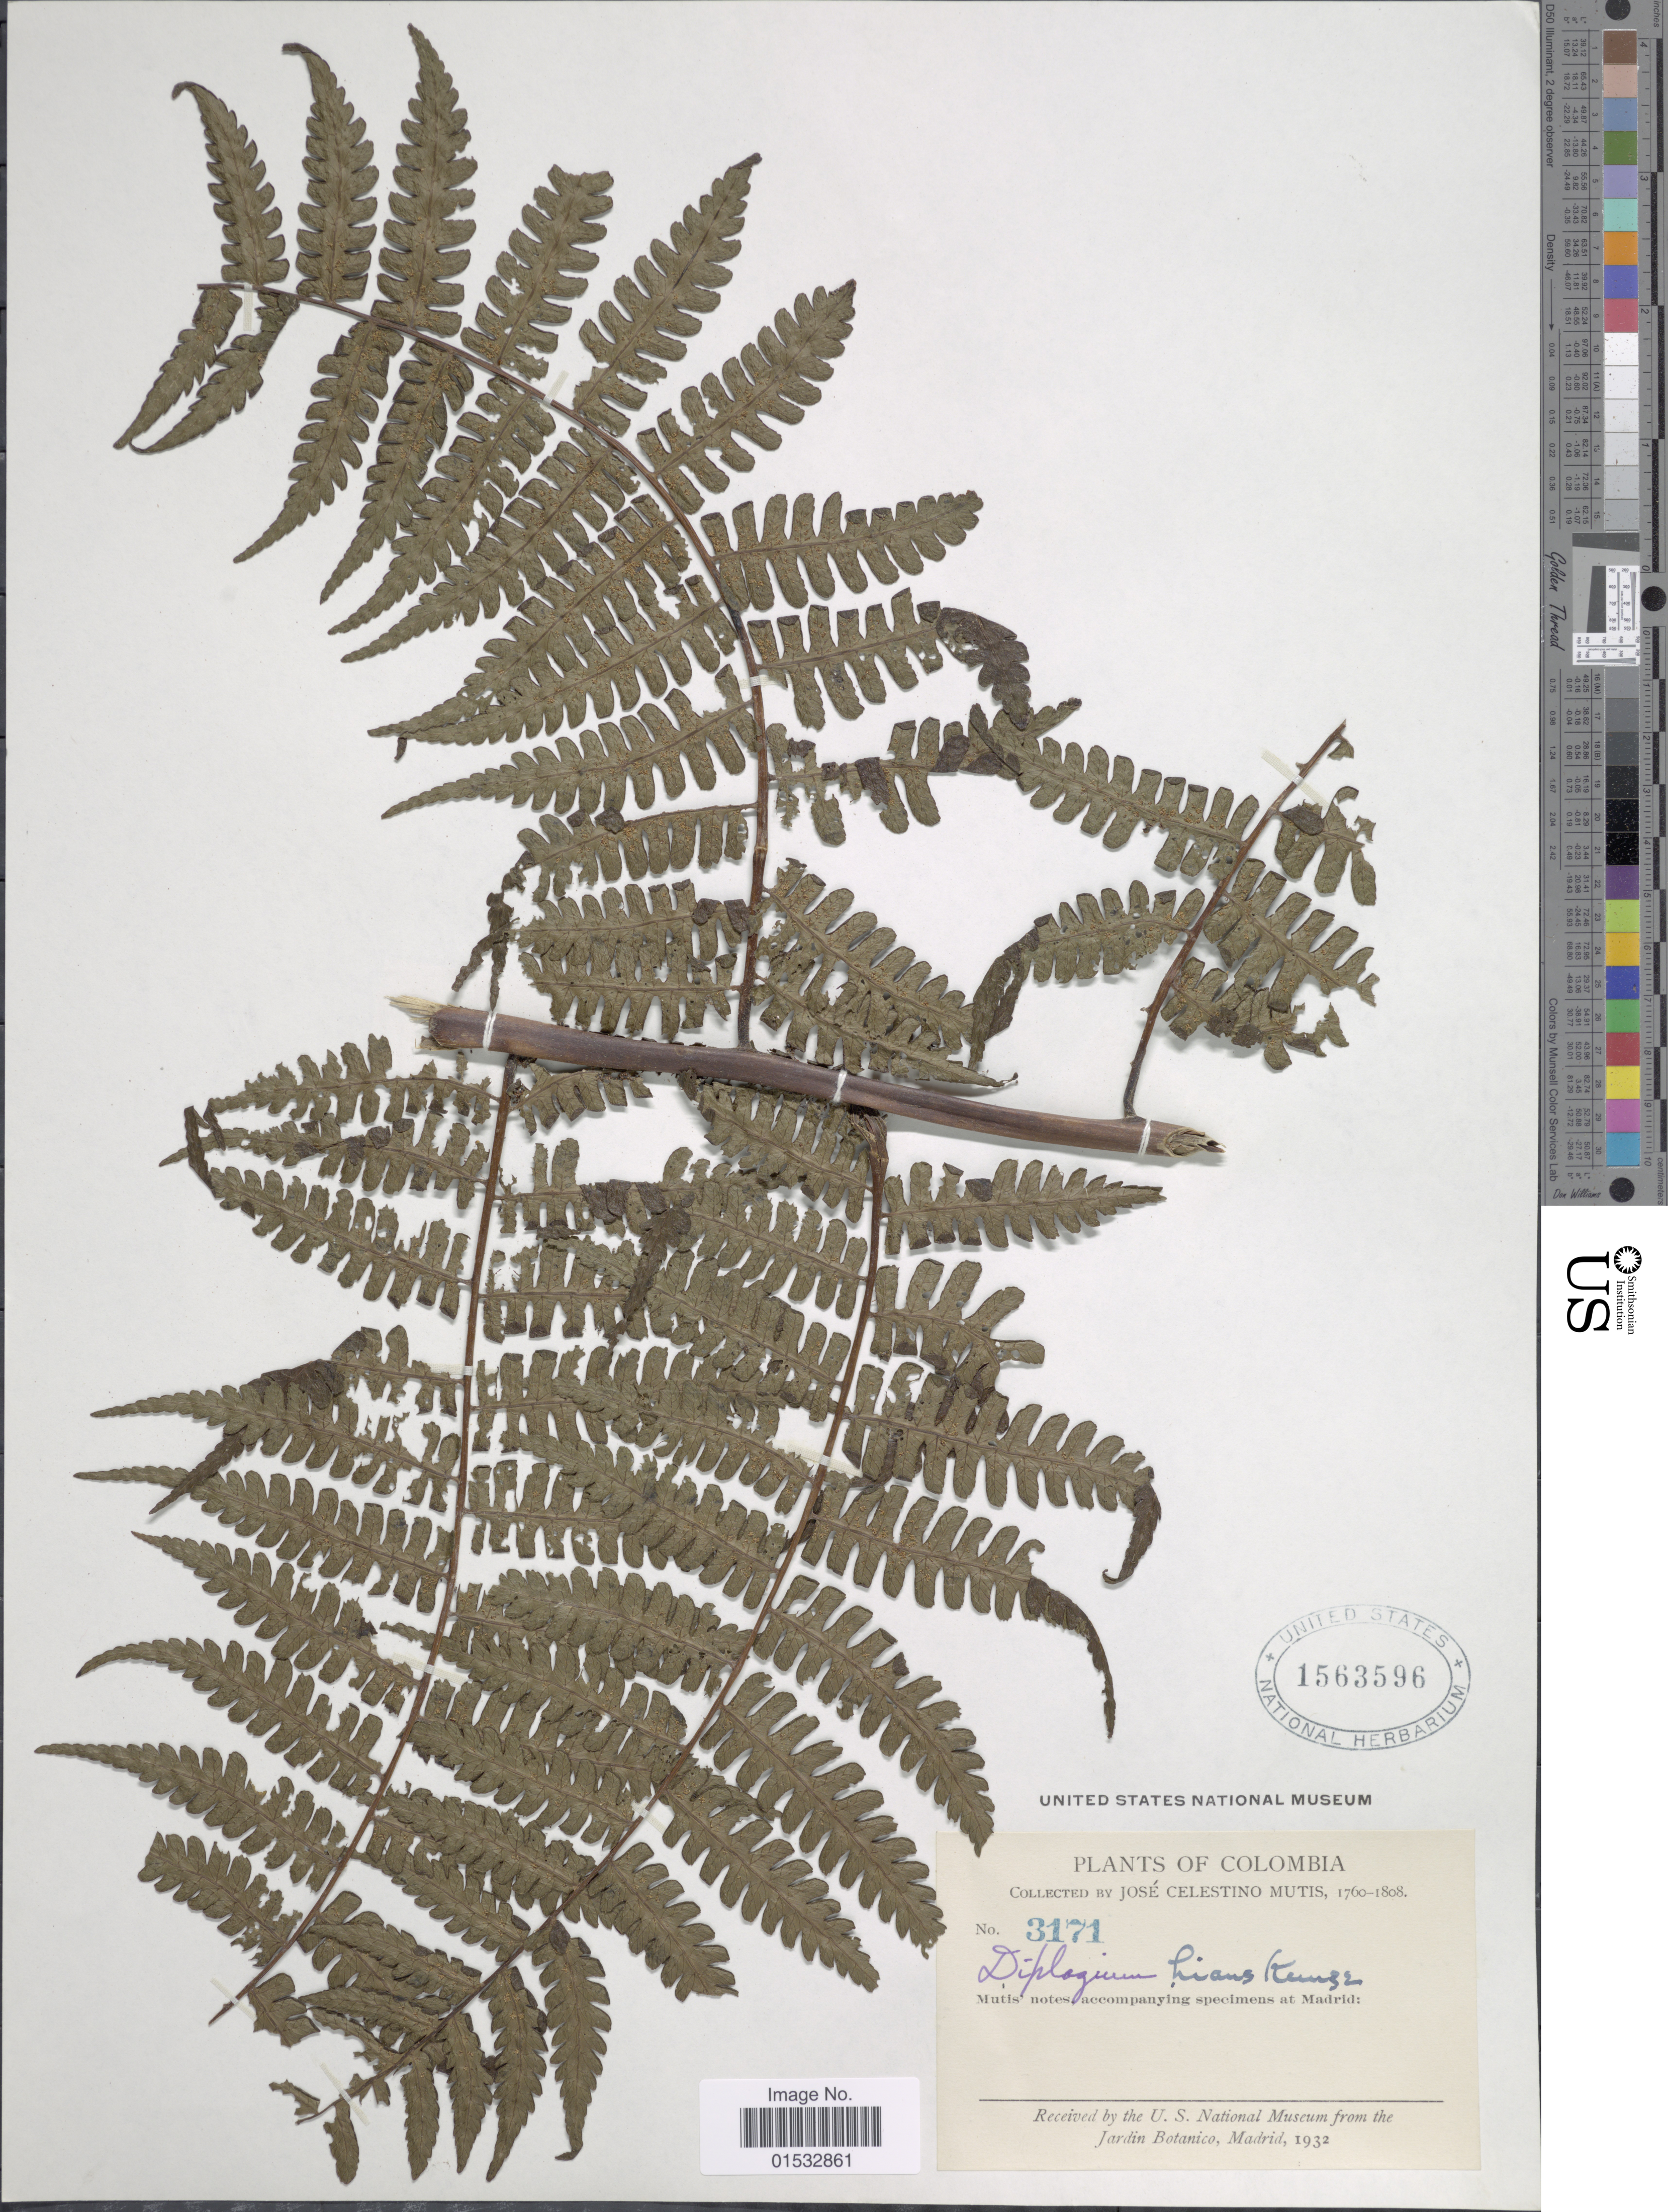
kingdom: Plantae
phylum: Tracheophyta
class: Polypodiopsida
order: Polypodiales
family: Athyriaceae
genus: Diplazium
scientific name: Diplazium hians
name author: Kunze ex Klotzsch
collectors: J. C. B. Mutis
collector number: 3171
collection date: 1760/1808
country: Colombia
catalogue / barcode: US 1563596